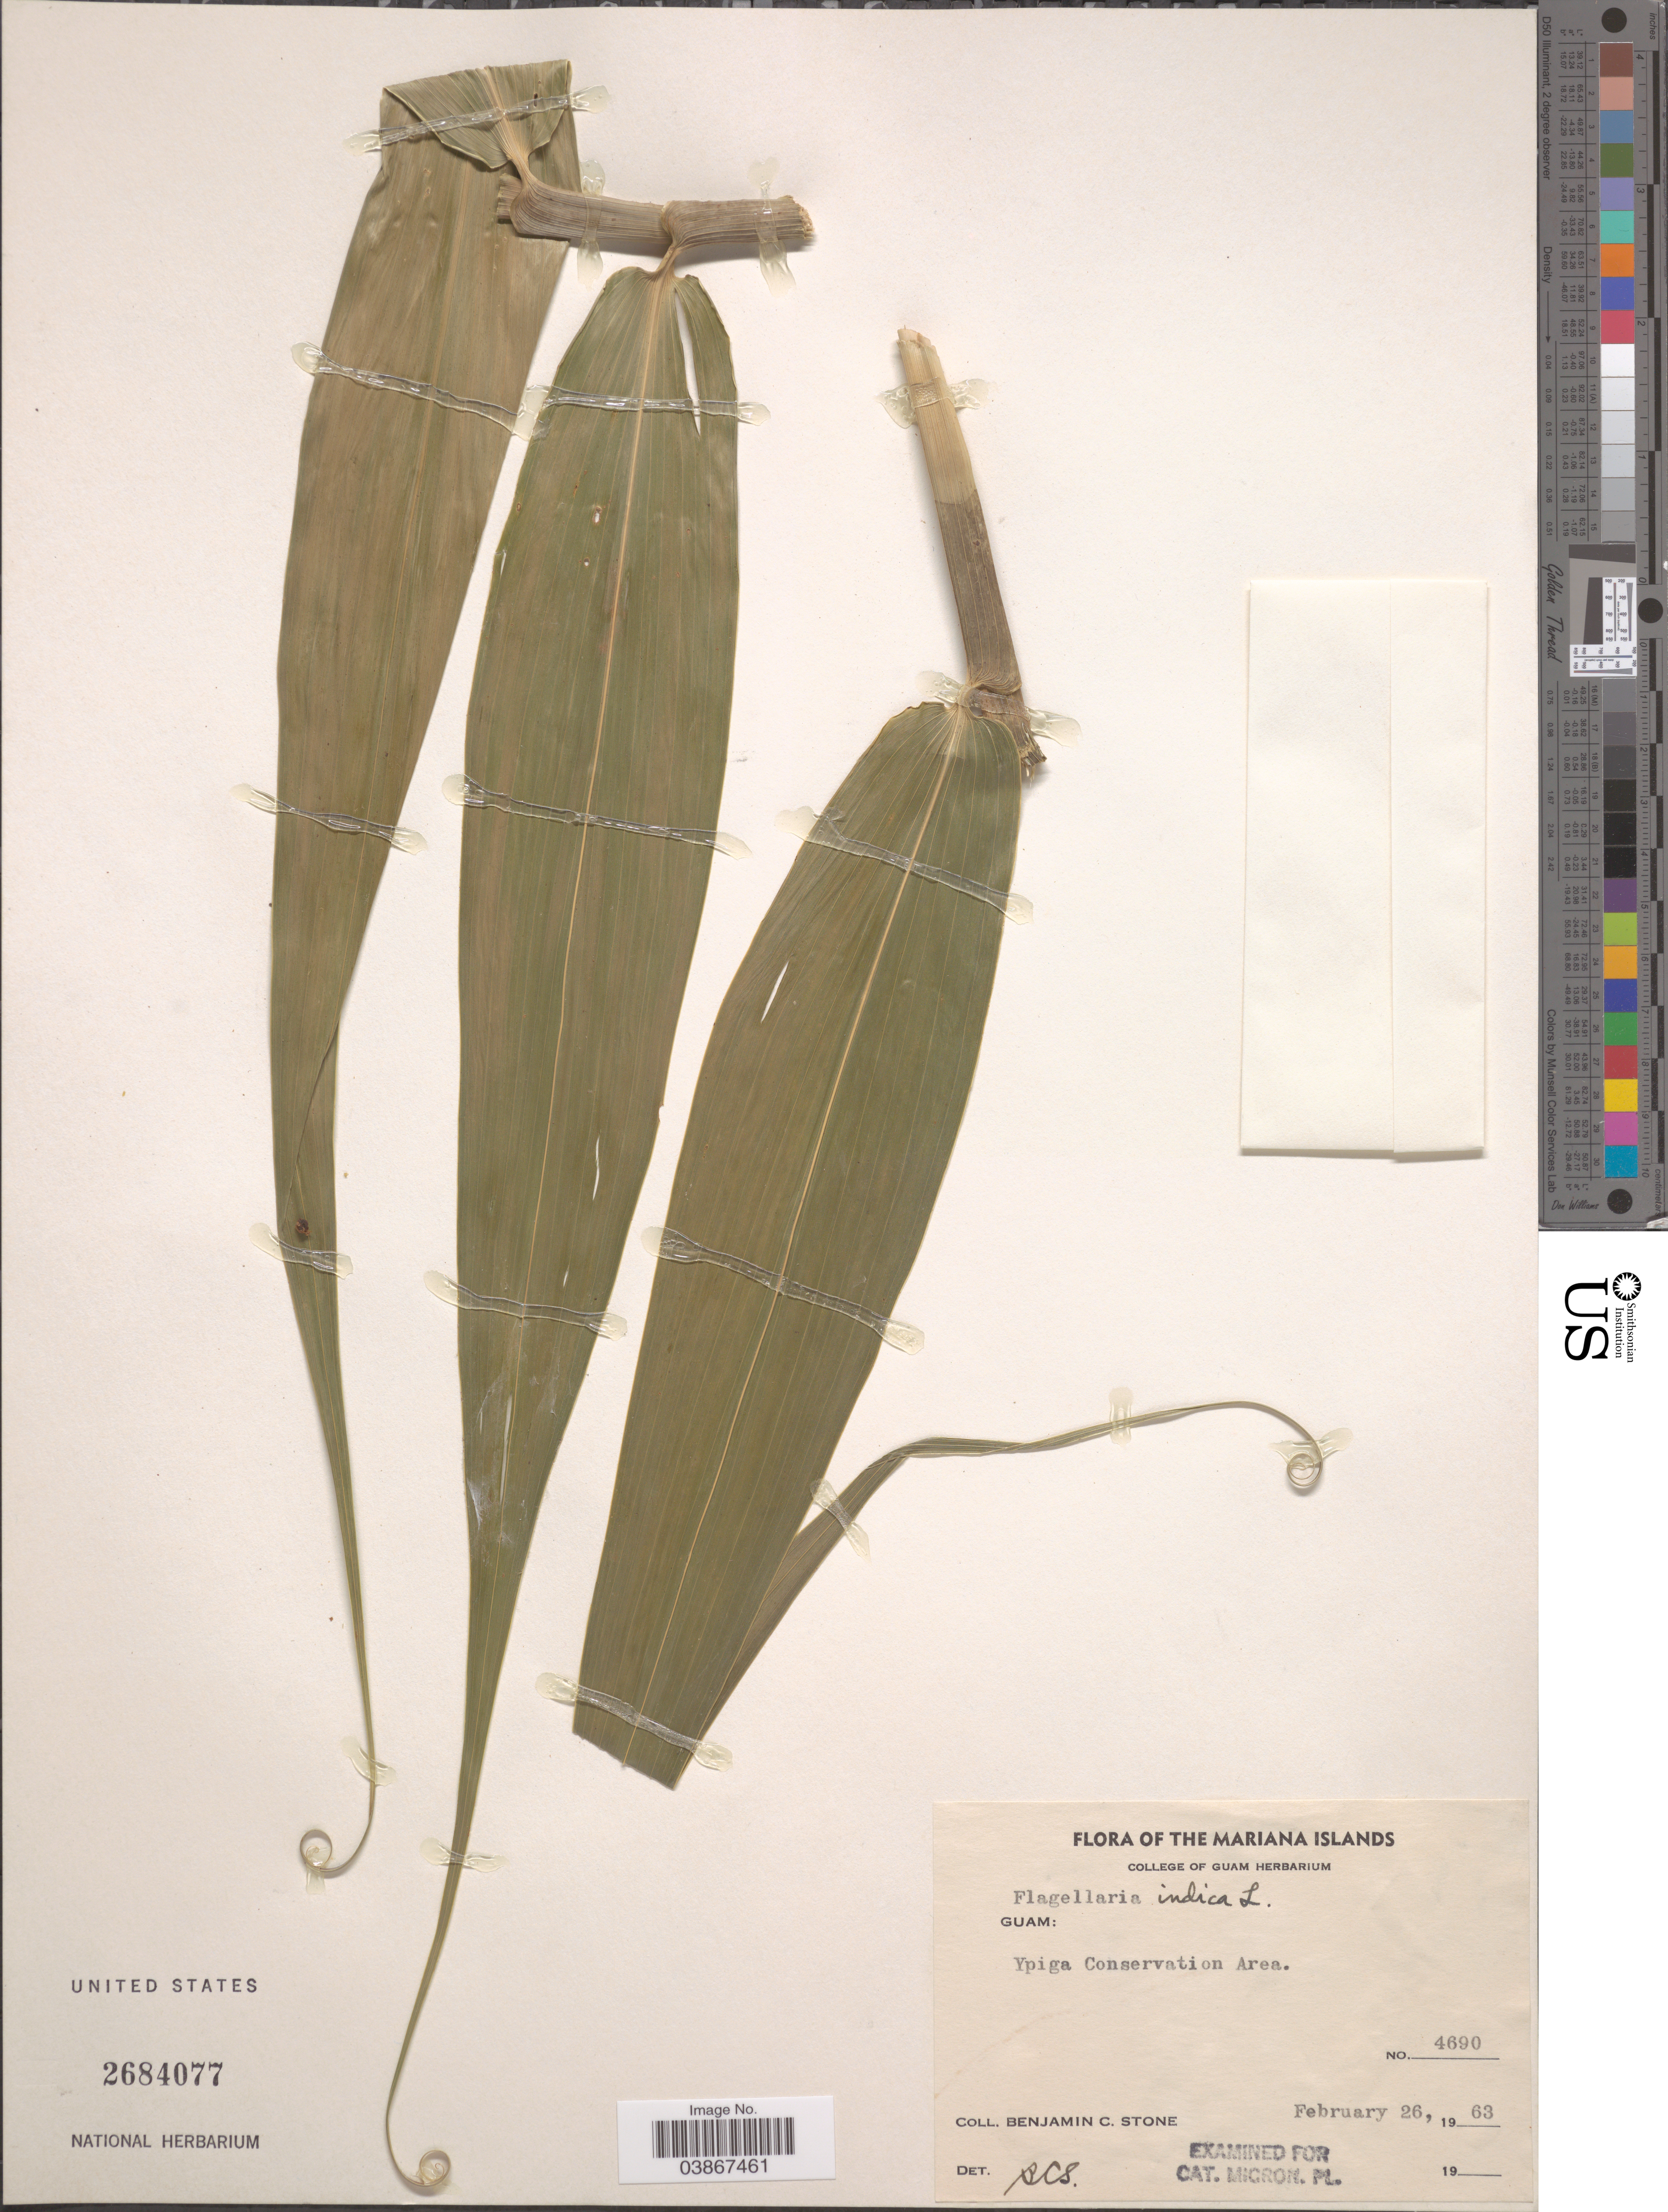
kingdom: Plantae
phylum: Tracheophyta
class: Liliopsida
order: Poales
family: Flagellariaceae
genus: Flagellaria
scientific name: Flagellaria indica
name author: L.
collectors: B. C. Stone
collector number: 4690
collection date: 1963-02-26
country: Guam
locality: The Mariana Islands. Ypiga Conservation Area.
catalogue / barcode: US 2684077